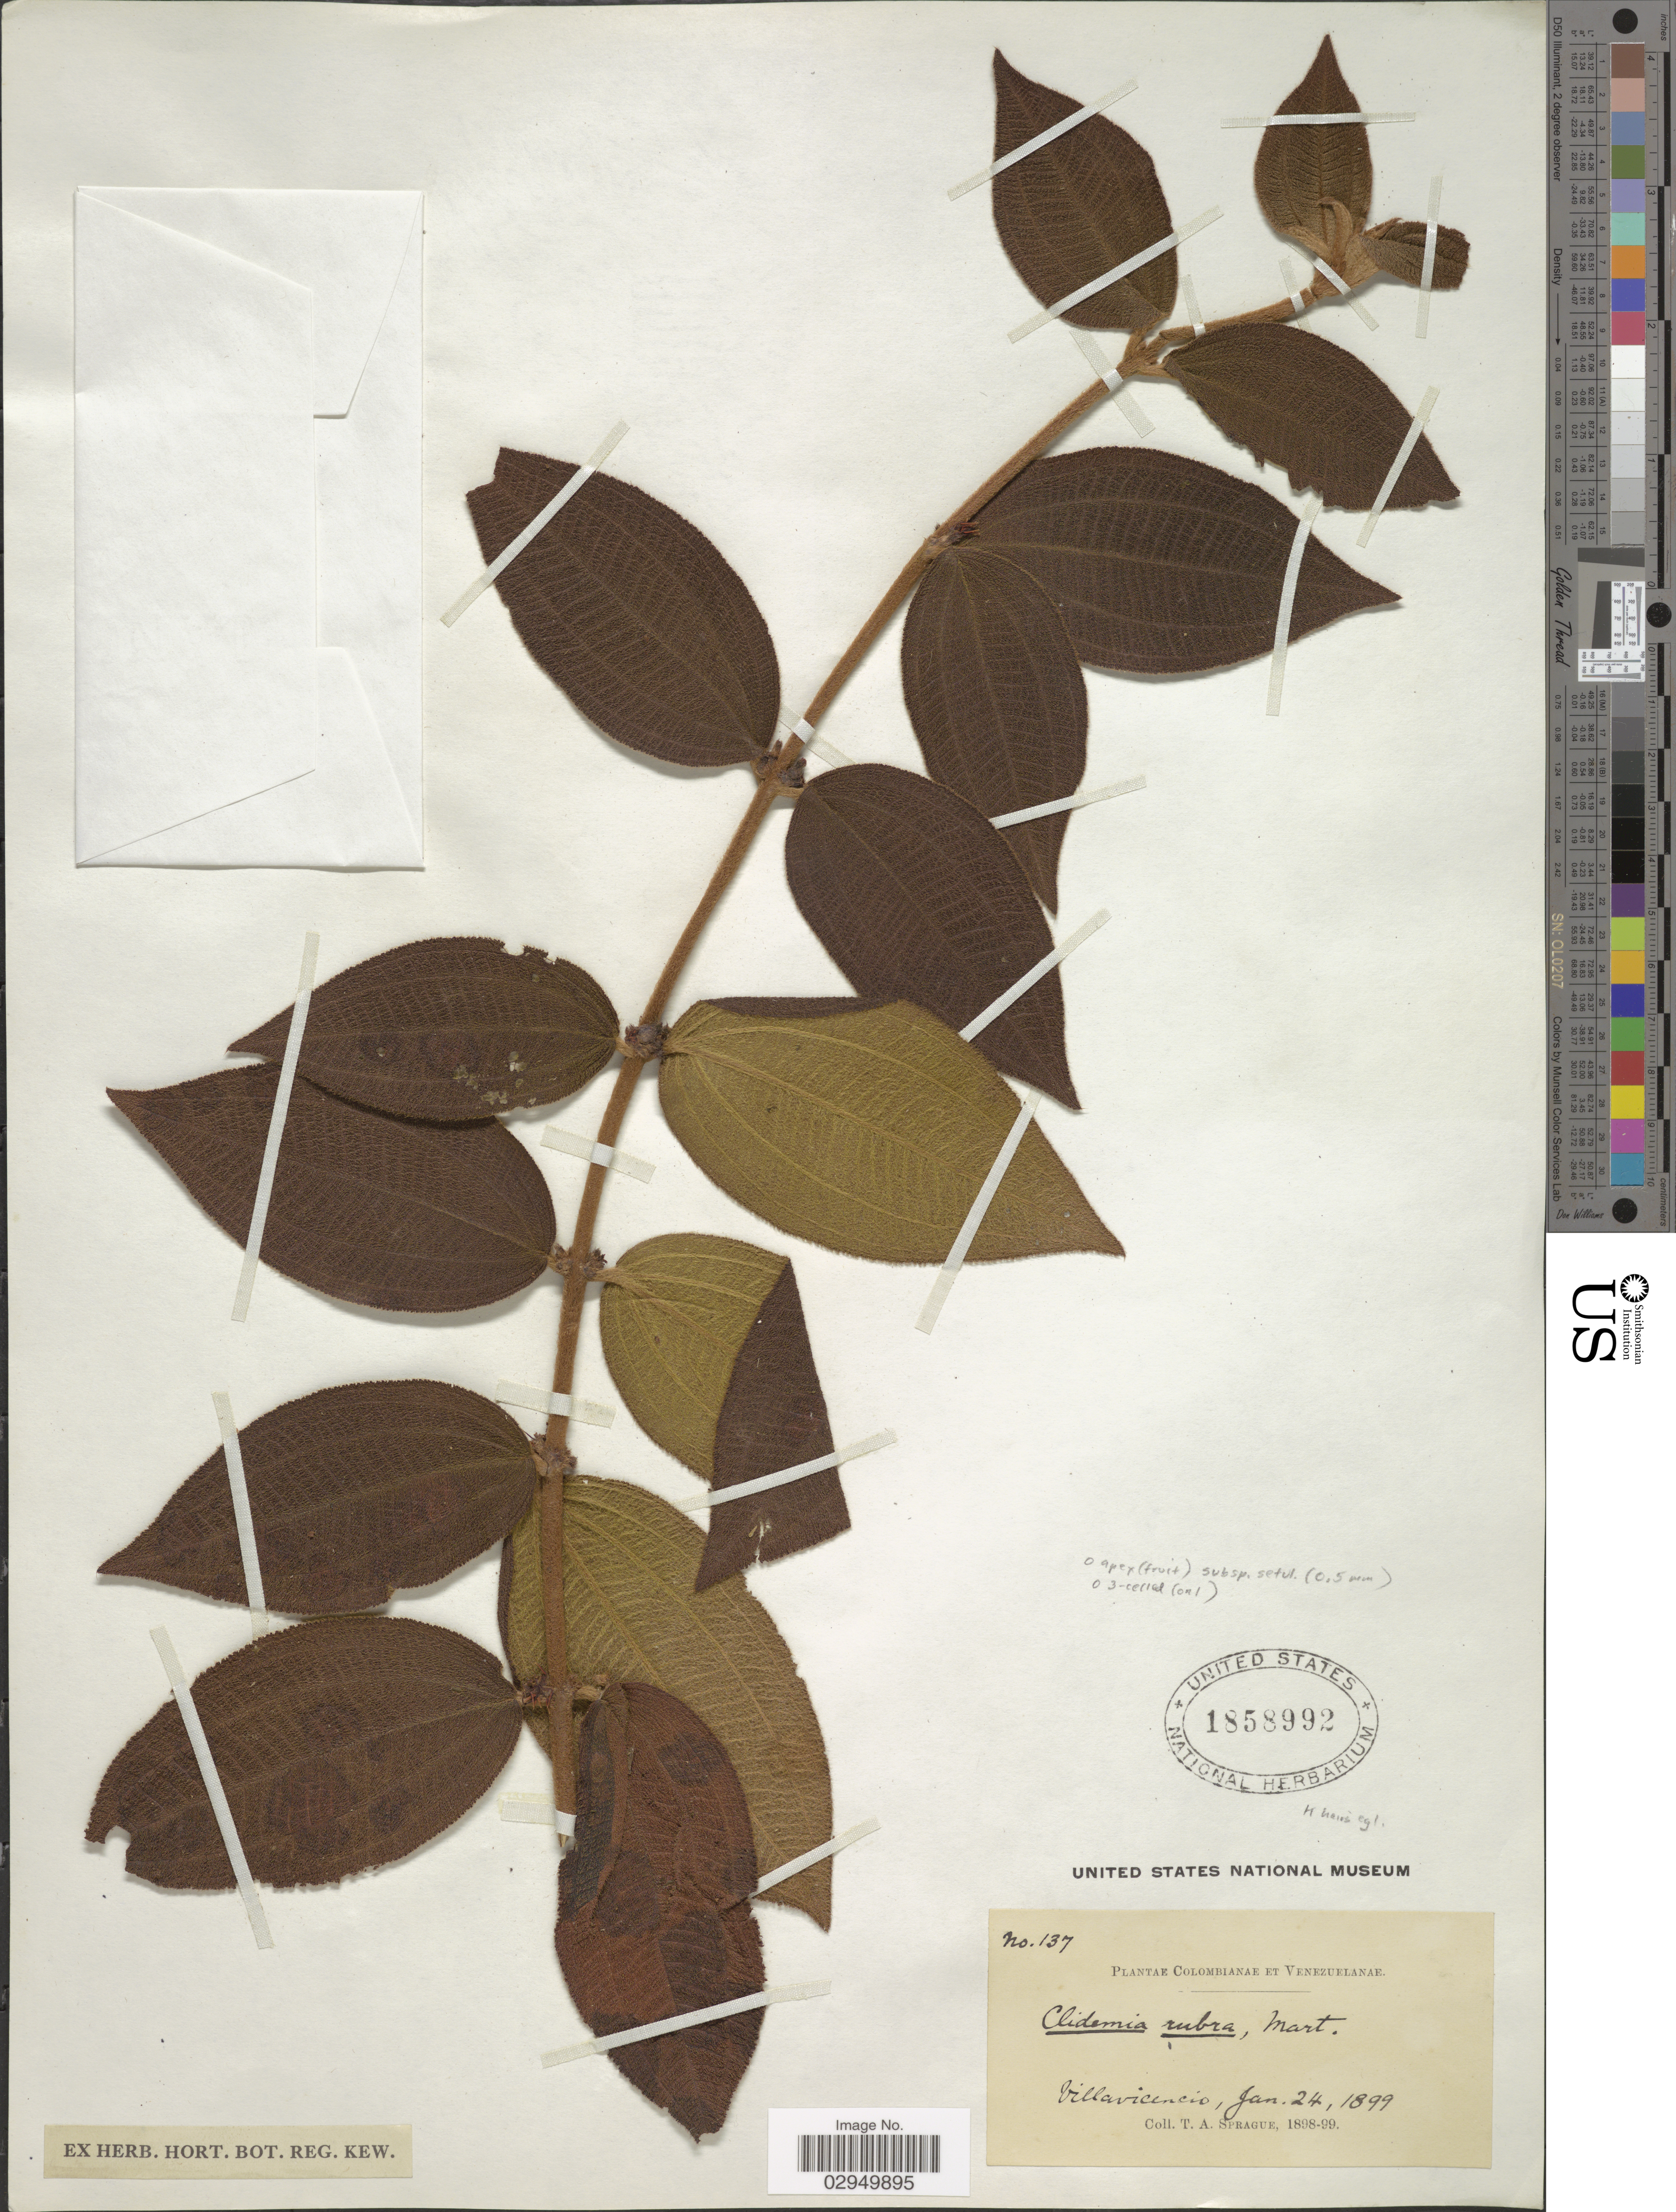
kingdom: Plantae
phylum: Tracheophyta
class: Magnoliopsida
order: Myrtales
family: Melastomataceae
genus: Clidemia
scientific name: Clidemia sericea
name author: D. Don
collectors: T. A. Sprague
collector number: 137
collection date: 1899-01-24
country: Colombia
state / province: Meta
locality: Colombianae et Venezuelanae. Villavicencio.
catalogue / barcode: US 1858992